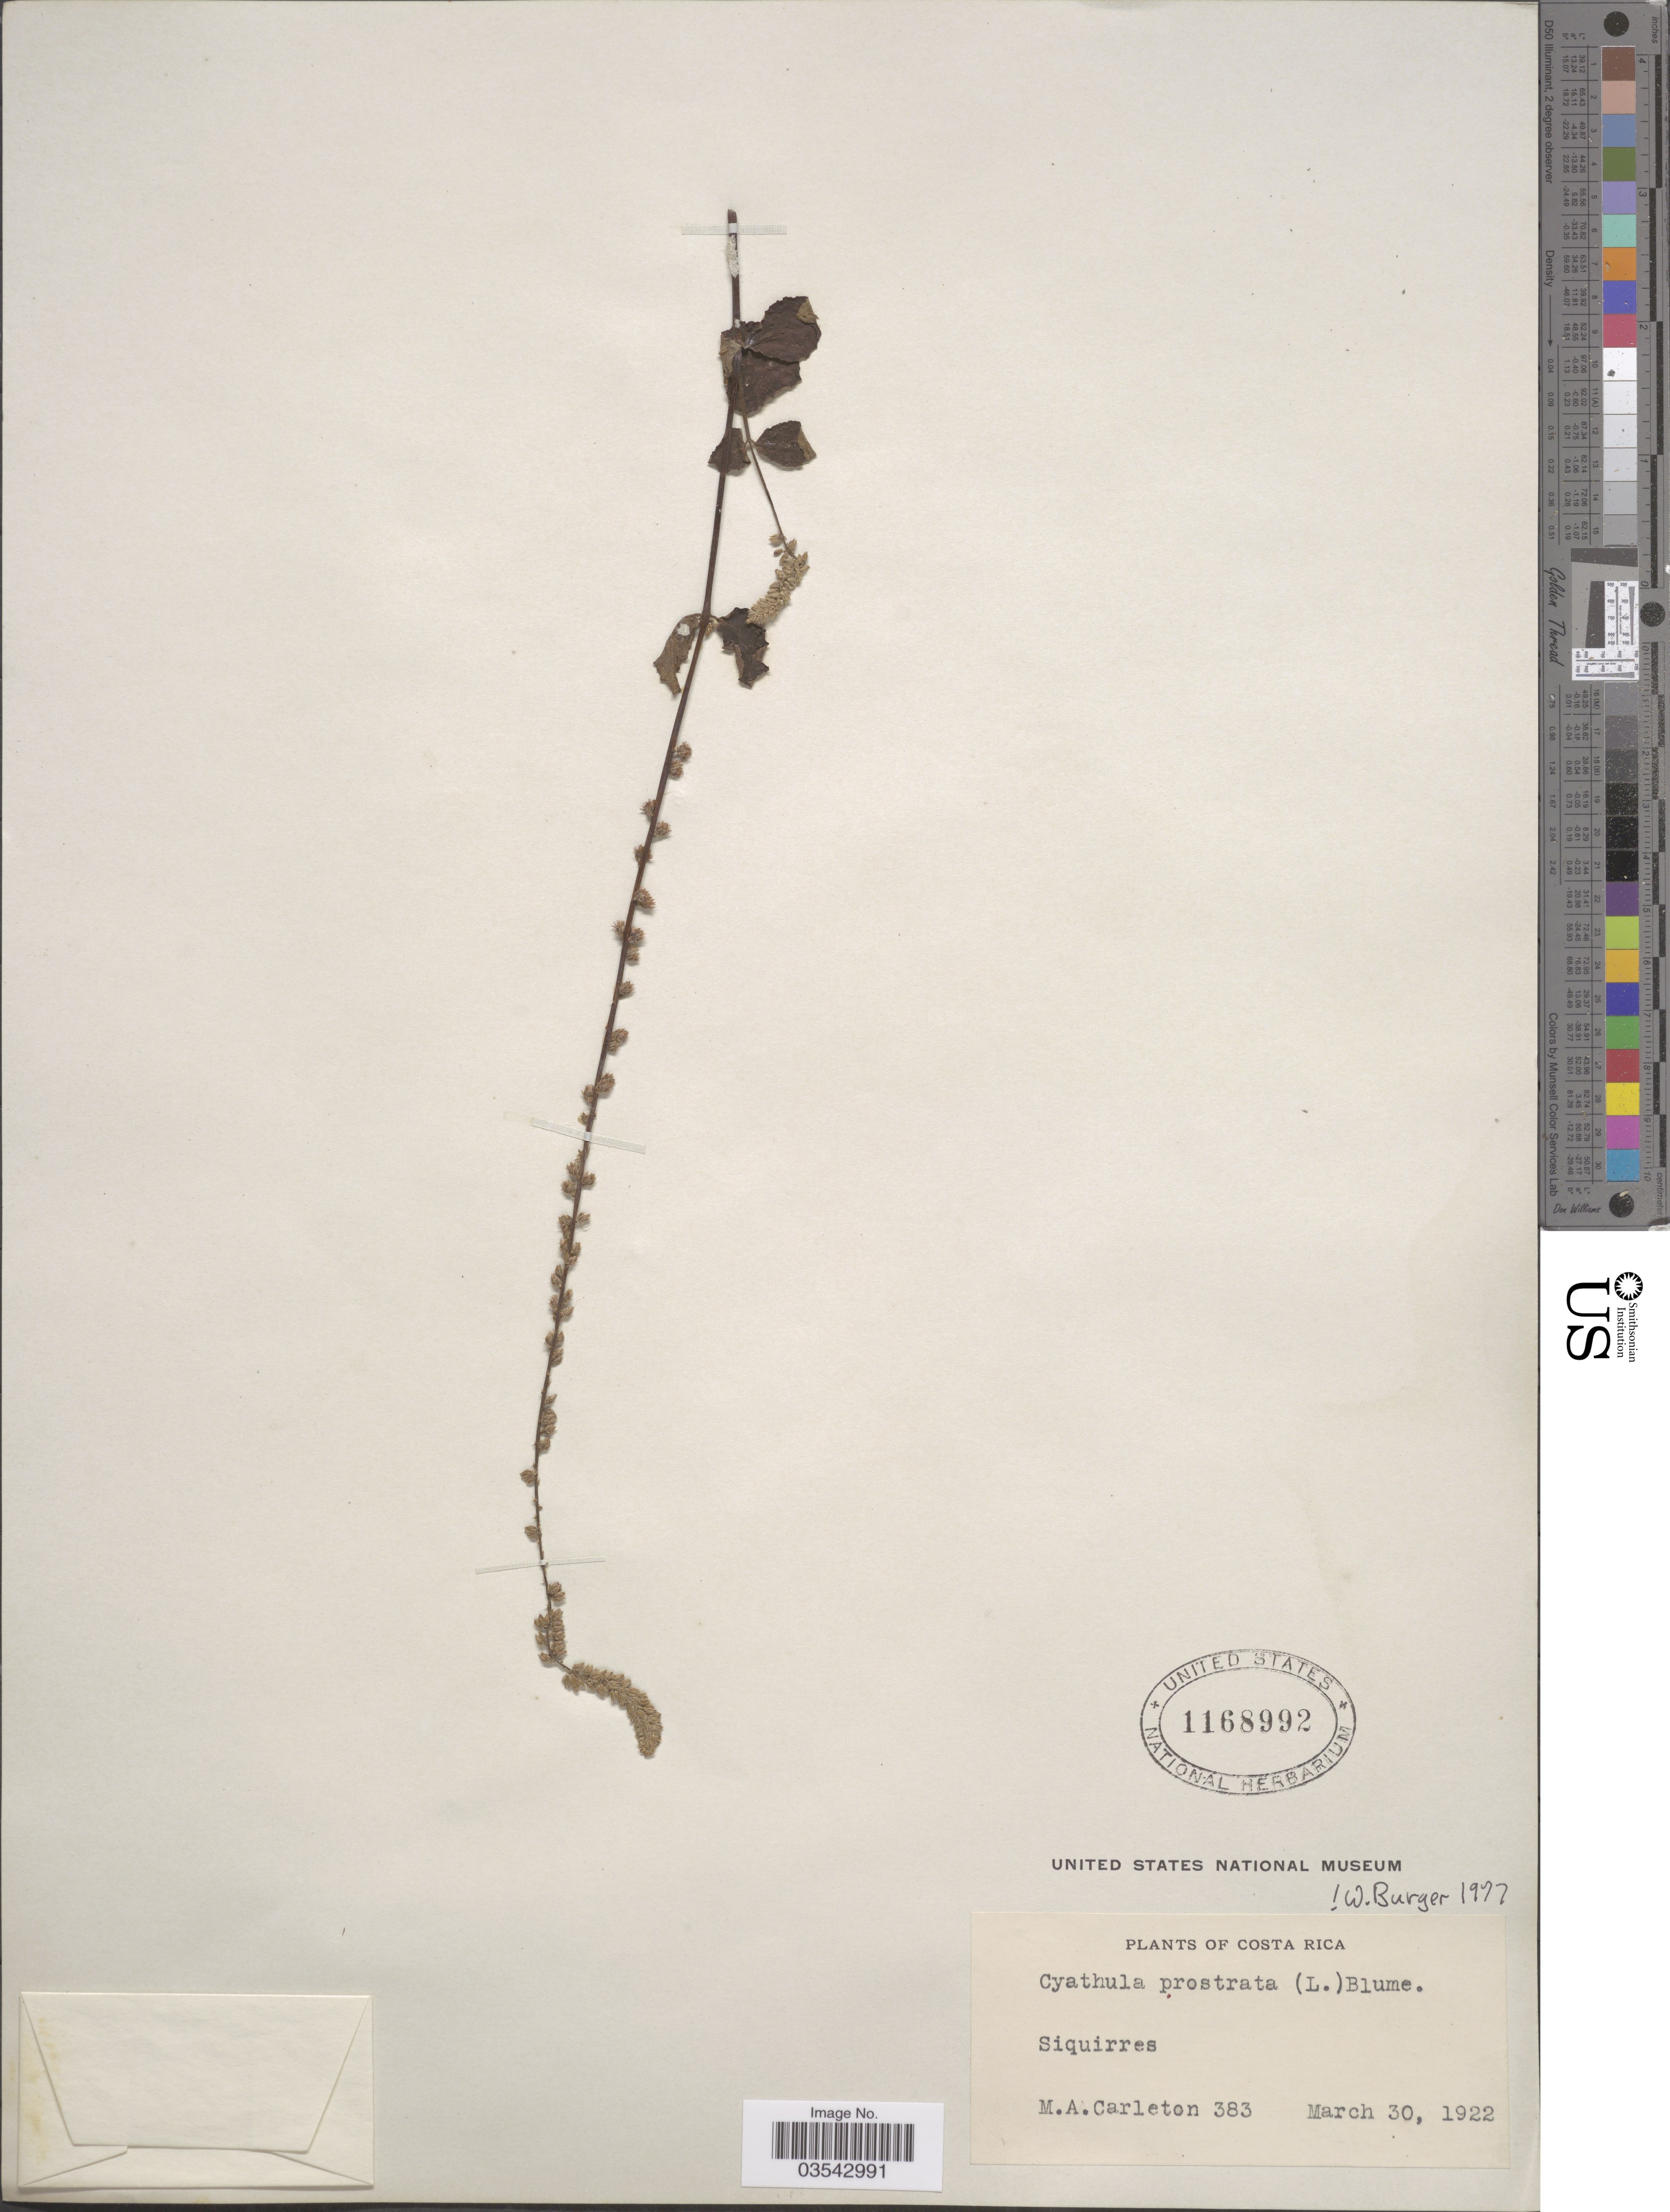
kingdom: Plantae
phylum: Tracheophyta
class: Magnoliopsida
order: Caryophyllales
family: Amaranthaceae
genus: Cyathula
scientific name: Cyathula prostrata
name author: (L.) Blume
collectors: M. A. Carleton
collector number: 383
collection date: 1922-03-30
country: Costa Rica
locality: Siquirres.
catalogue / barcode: US 1168992